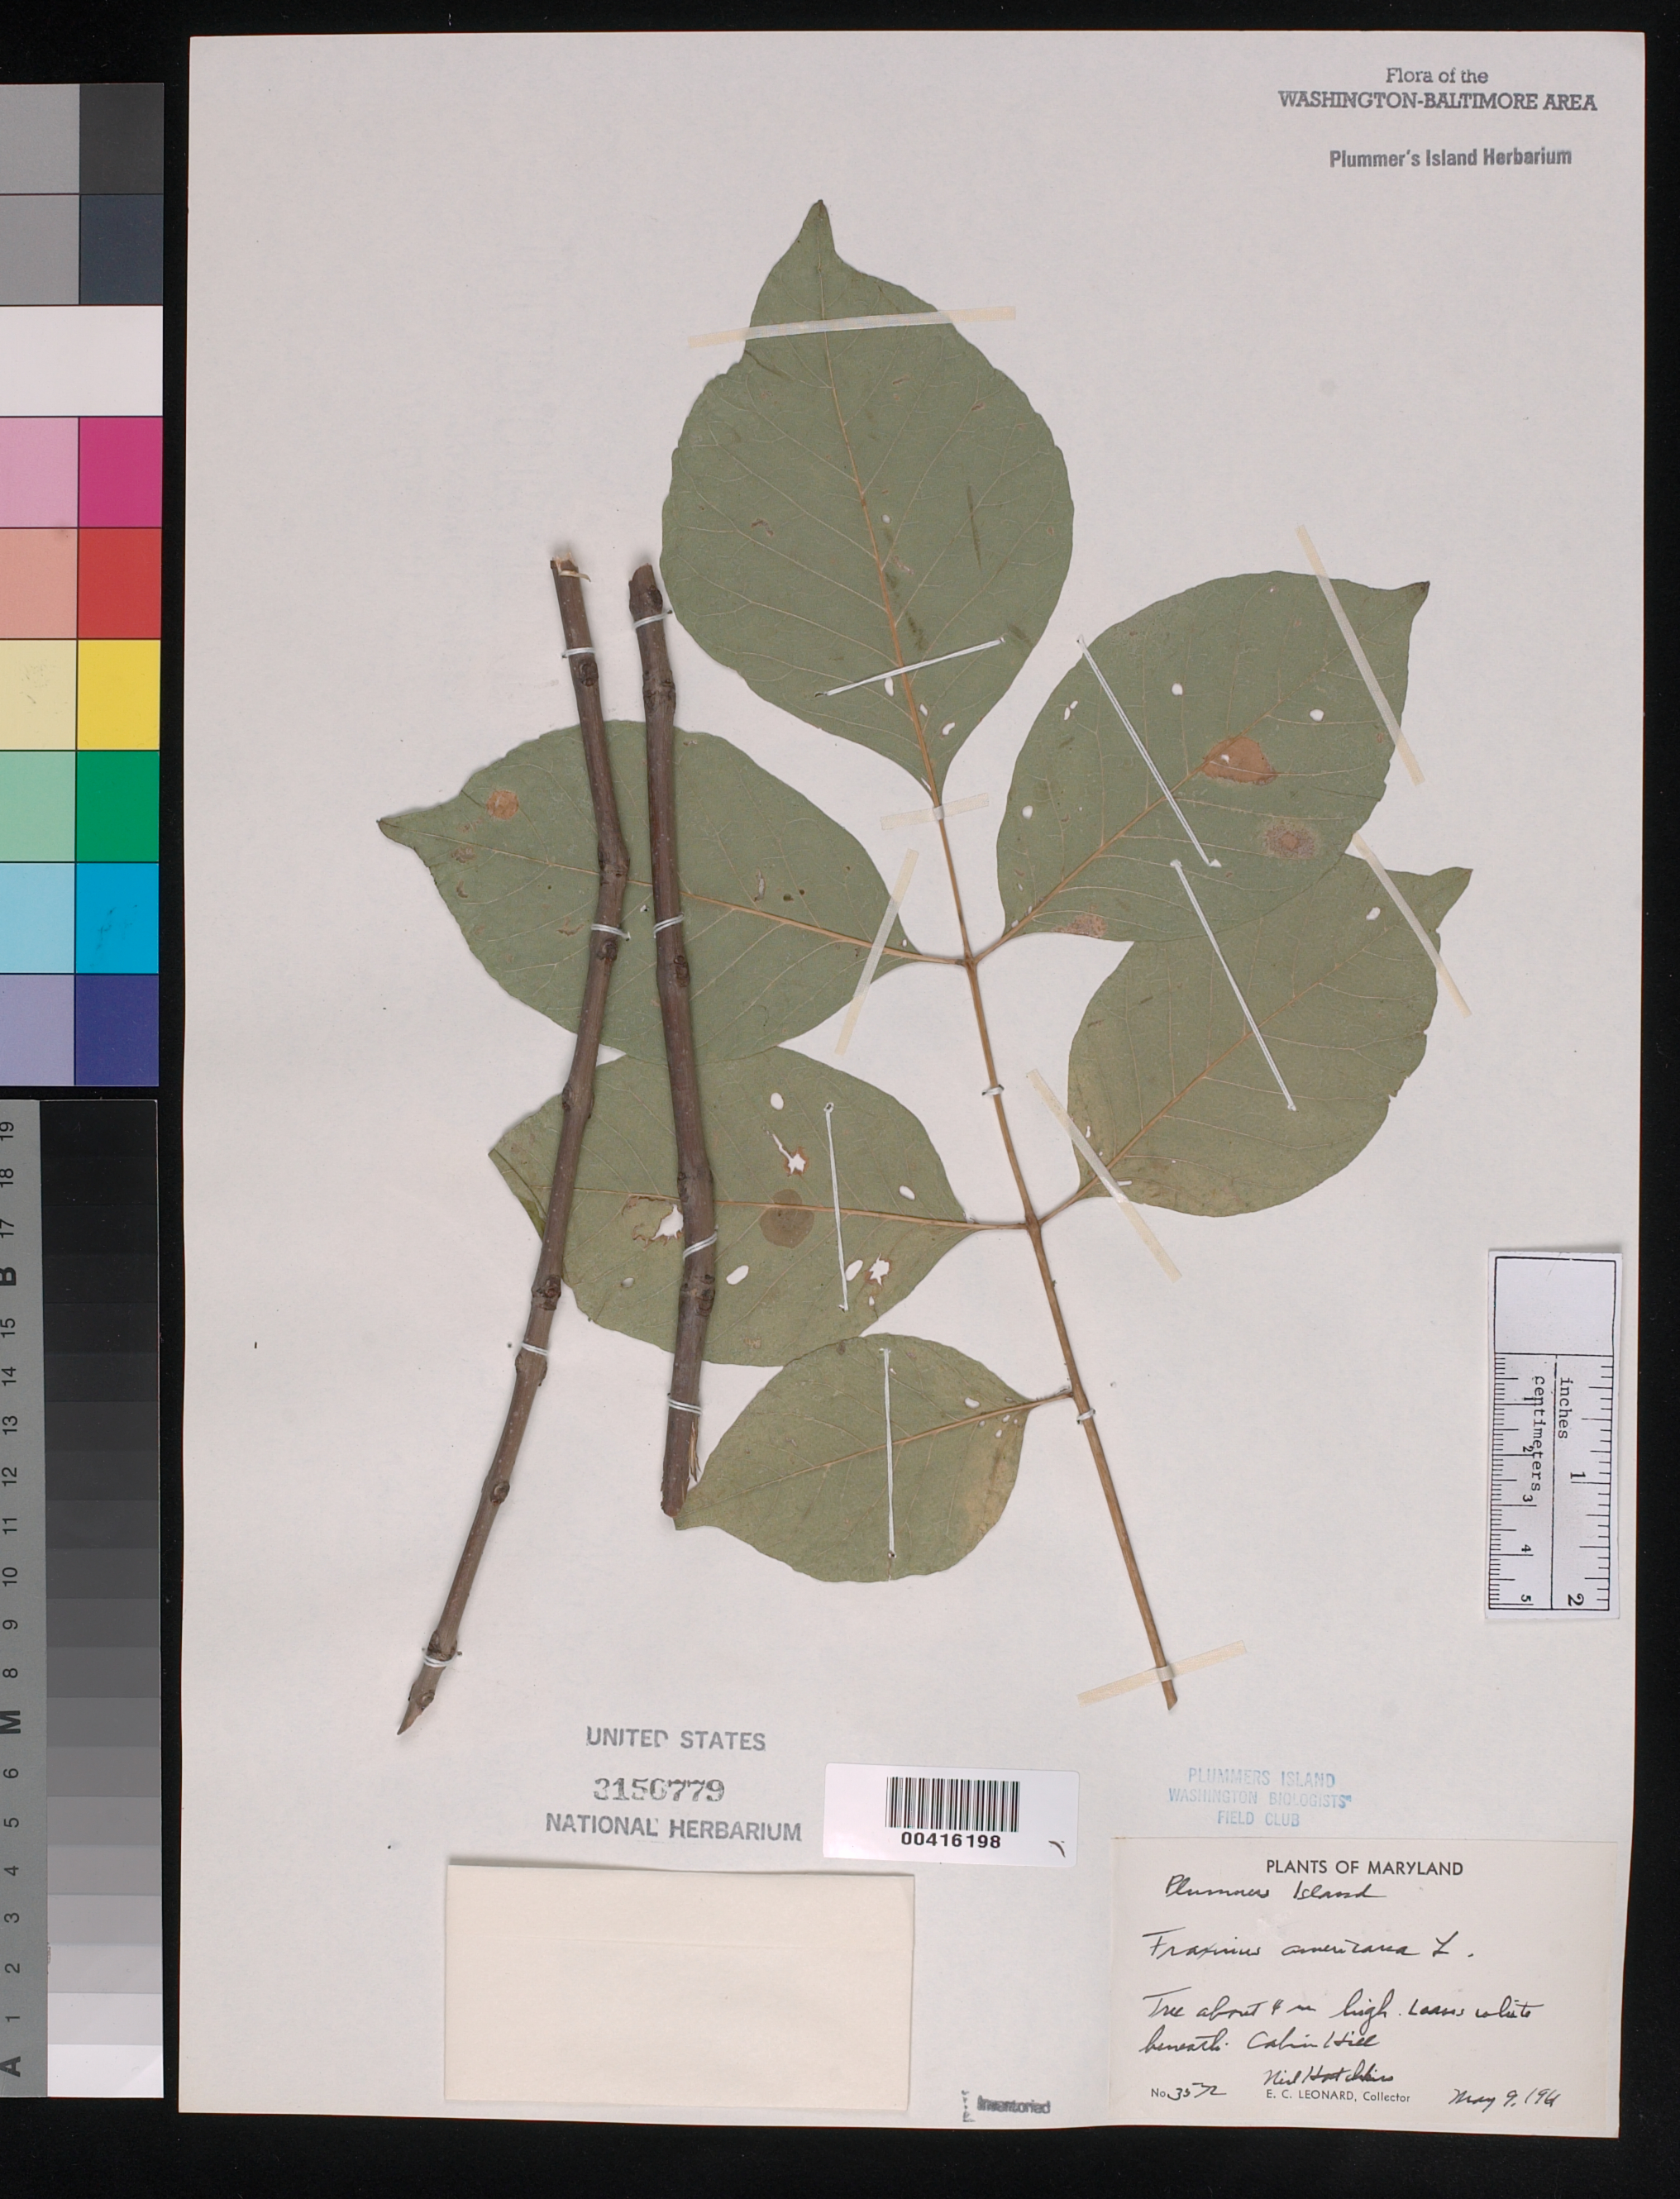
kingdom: Plantae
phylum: Tracheophyta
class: Magnoliopsida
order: Lamiales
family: Oleaceae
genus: Fraxinus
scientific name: Fraxinus americana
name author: L.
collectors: E. C. Leonard & N. Hotchkiss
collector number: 3572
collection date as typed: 09 May 1961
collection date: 1961-05-09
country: United States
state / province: Maryland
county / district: Montgomery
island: Plummers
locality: Plummer's Island; Cabin Hill C. & O. Canal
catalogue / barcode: US 3150779